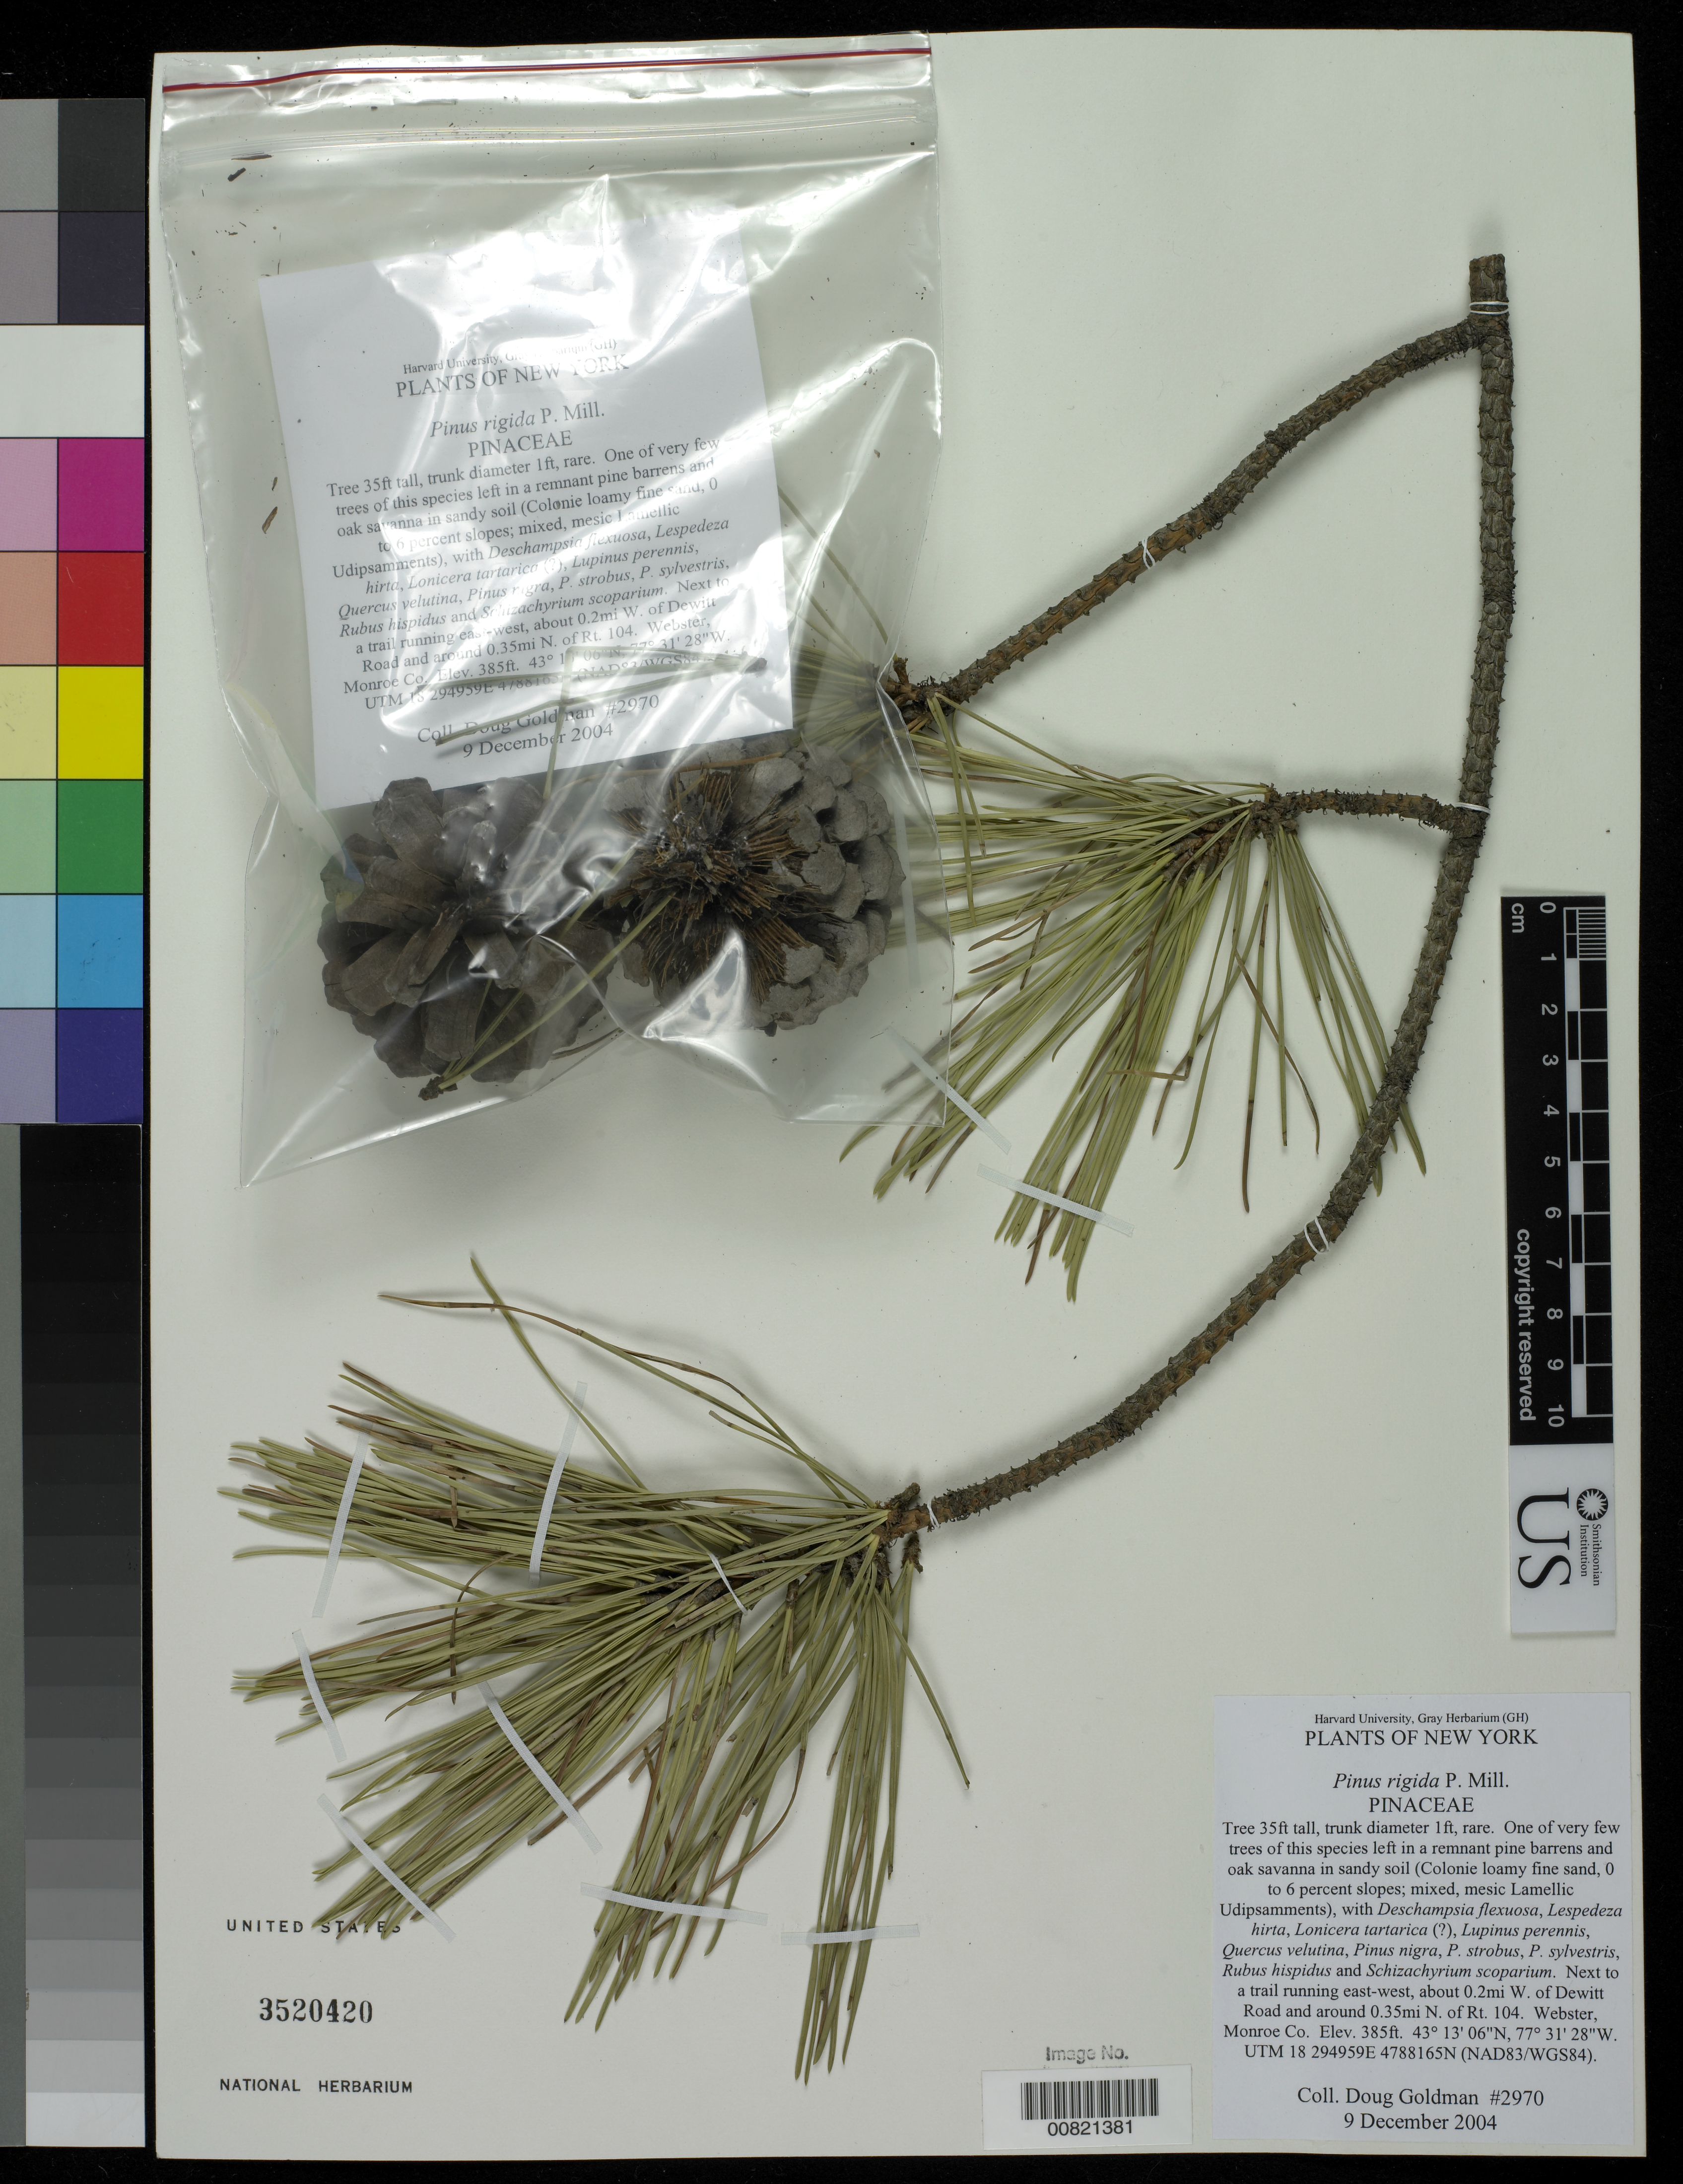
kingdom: Plantae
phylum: Tracheophyta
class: Pinopsida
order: Pinales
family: Pinaceae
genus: Pinus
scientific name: Pinus rigida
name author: Mill.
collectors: D. H. Goldman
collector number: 2970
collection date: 2004-12-09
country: United States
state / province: New York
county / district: Monroe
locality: Next to a trail running east-west, about 0.2 mi W. of Dewitt Road and around 0.35 mi N. of Rt. 104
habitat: One of very few trees of this species left in a remnant pine barrens and oak savanna in sandy soil (Colonie loamy fine sand, 0 to 6 percent slopes; mixed, mesic Lamelic Udipsamments), with Deschampsia flexuosa, Lespedeza hirta, Lonicera tartarica (?), Lupinus perennis, Quercus velutina, Pinus nigra, P. stobus, P. sylvestris, Rubus hispidus and Schizachyrium scoparium.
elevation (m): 117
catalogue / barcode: US 3520420